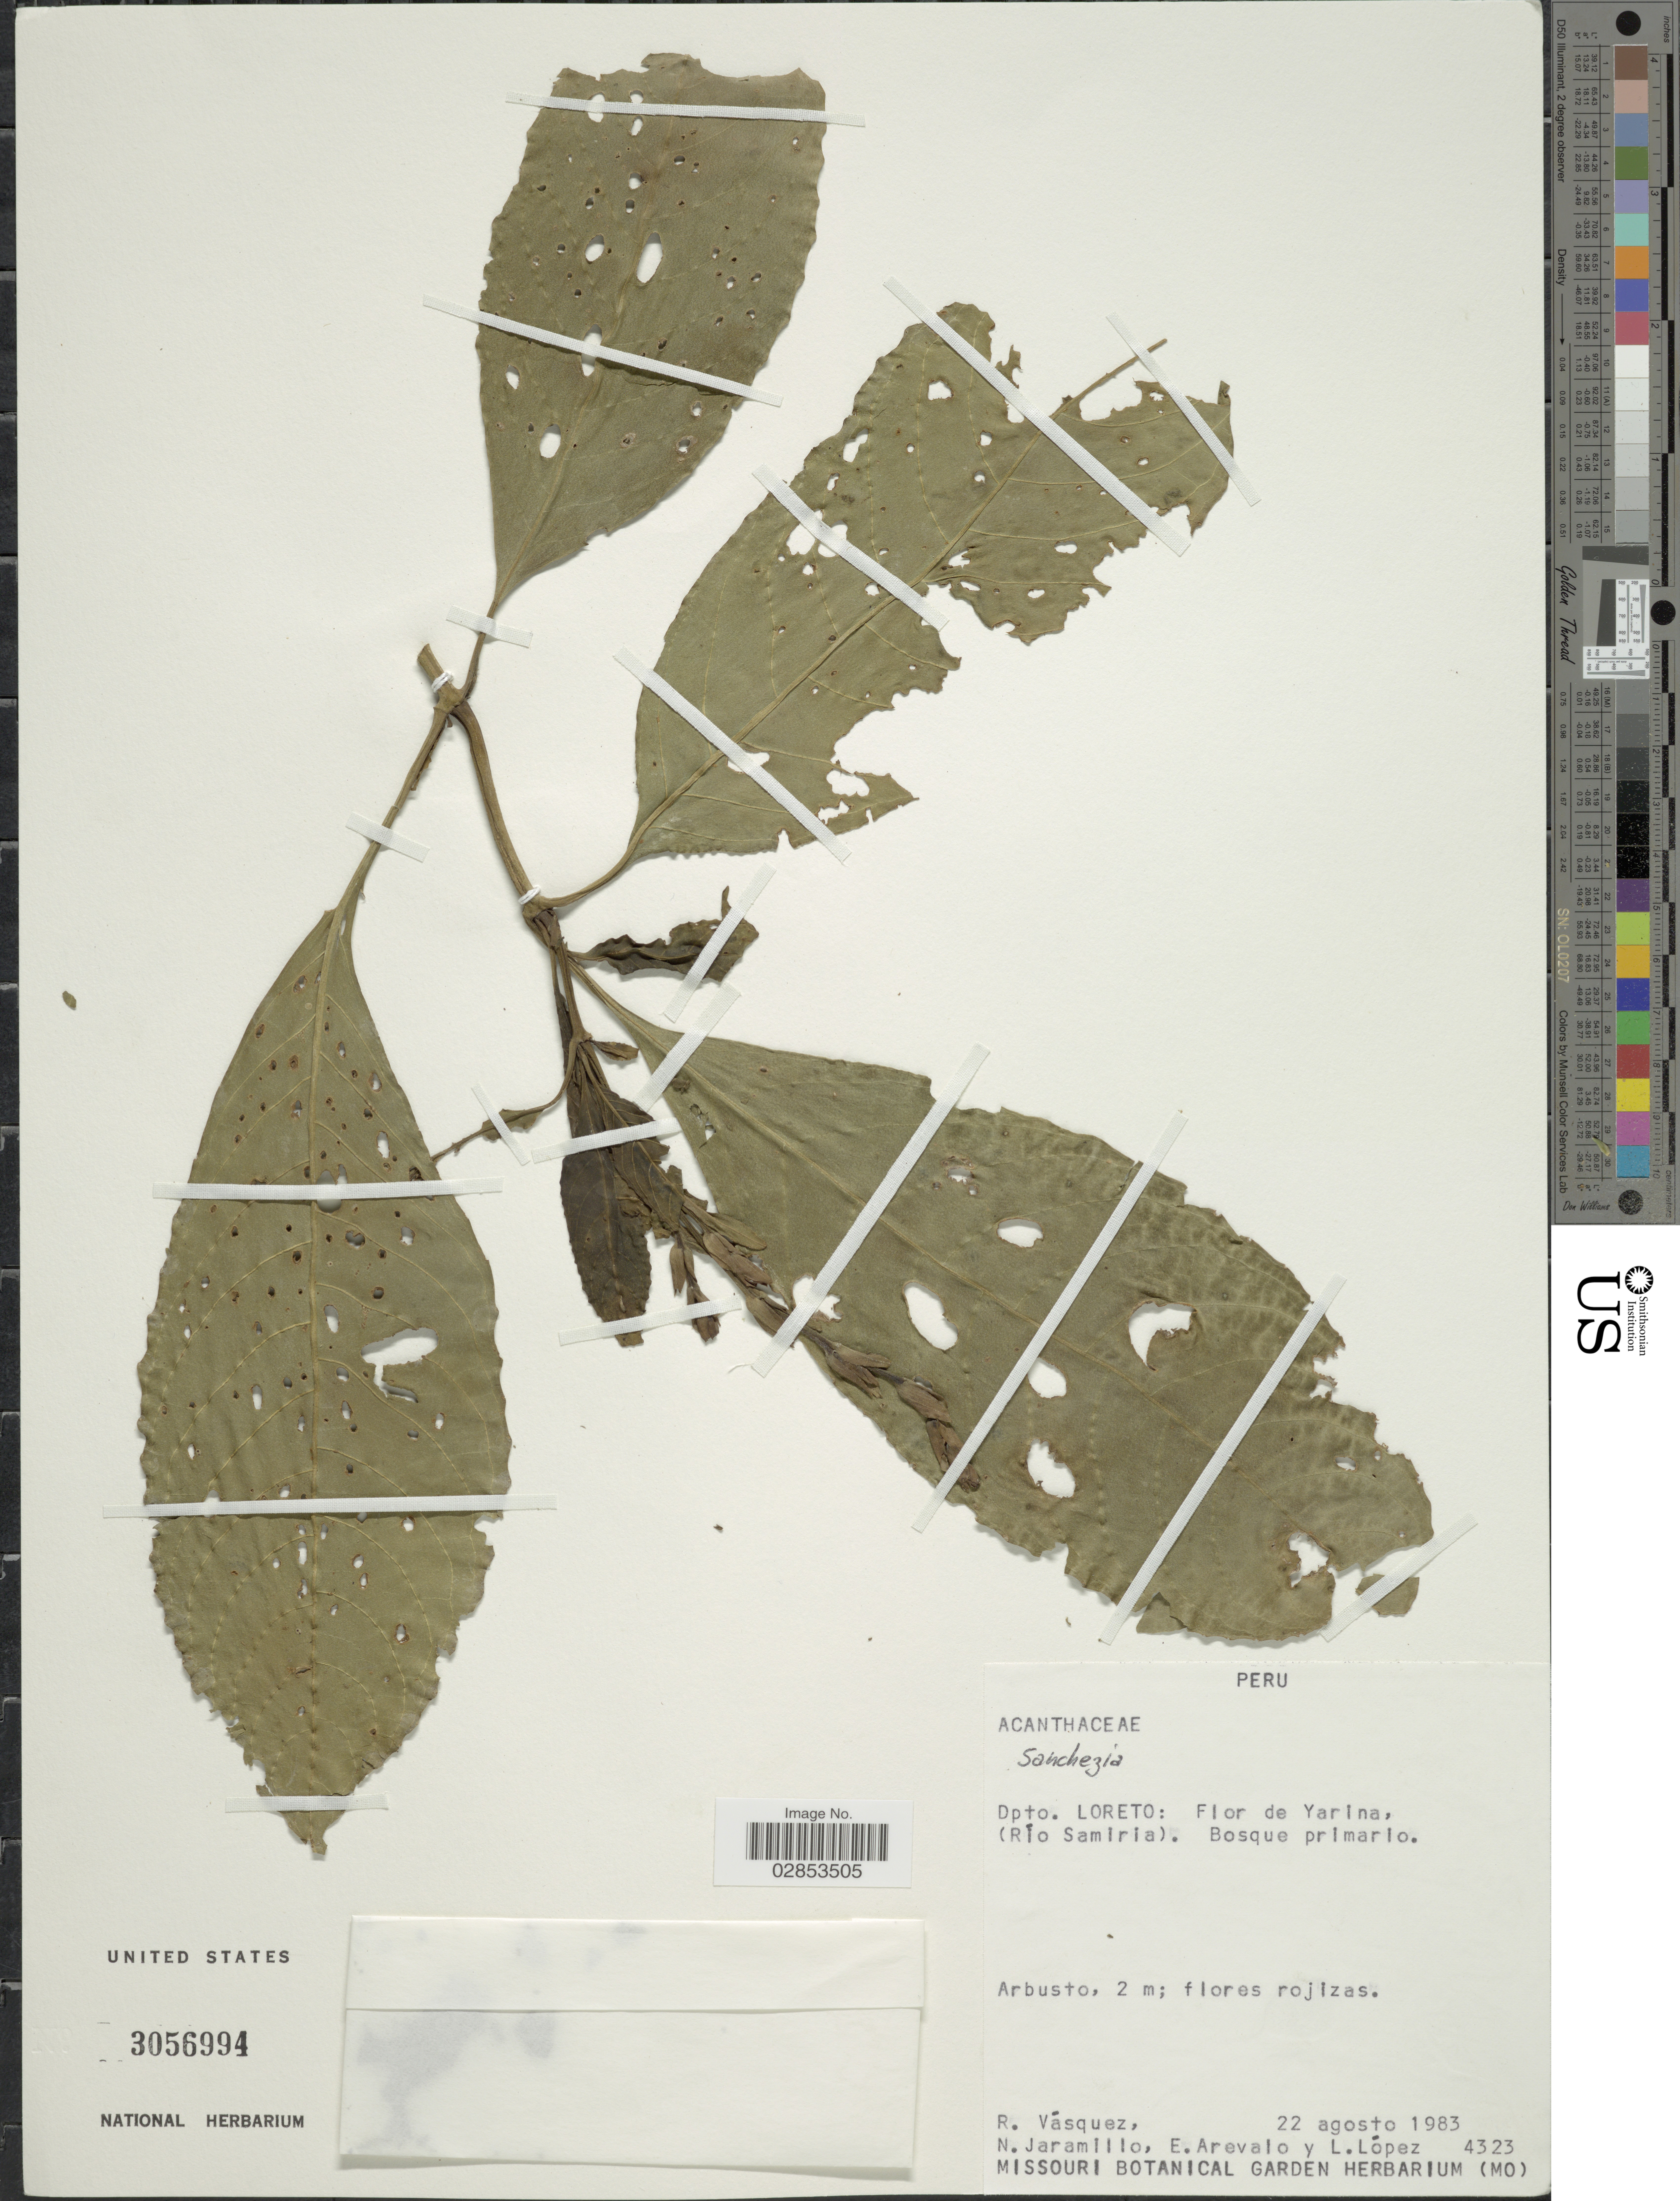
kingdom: Plantae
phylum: Tracheophyta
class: Magnoliopsida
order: Lamiales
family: Acanthaceae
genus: Sanchezia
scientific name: Sanchezia tarapotensis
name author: Leonard & L.B. Sm.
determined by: Azevedo, Igor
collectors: R. Vásquez, N. Jaramillo, E. Arevalo & L. López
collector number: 4323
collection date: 1983-08-22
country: Peru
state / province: Loreto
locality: Dpto. Loreto: Flor de Yarina, (Río Samiria).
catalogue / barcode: US 3056994